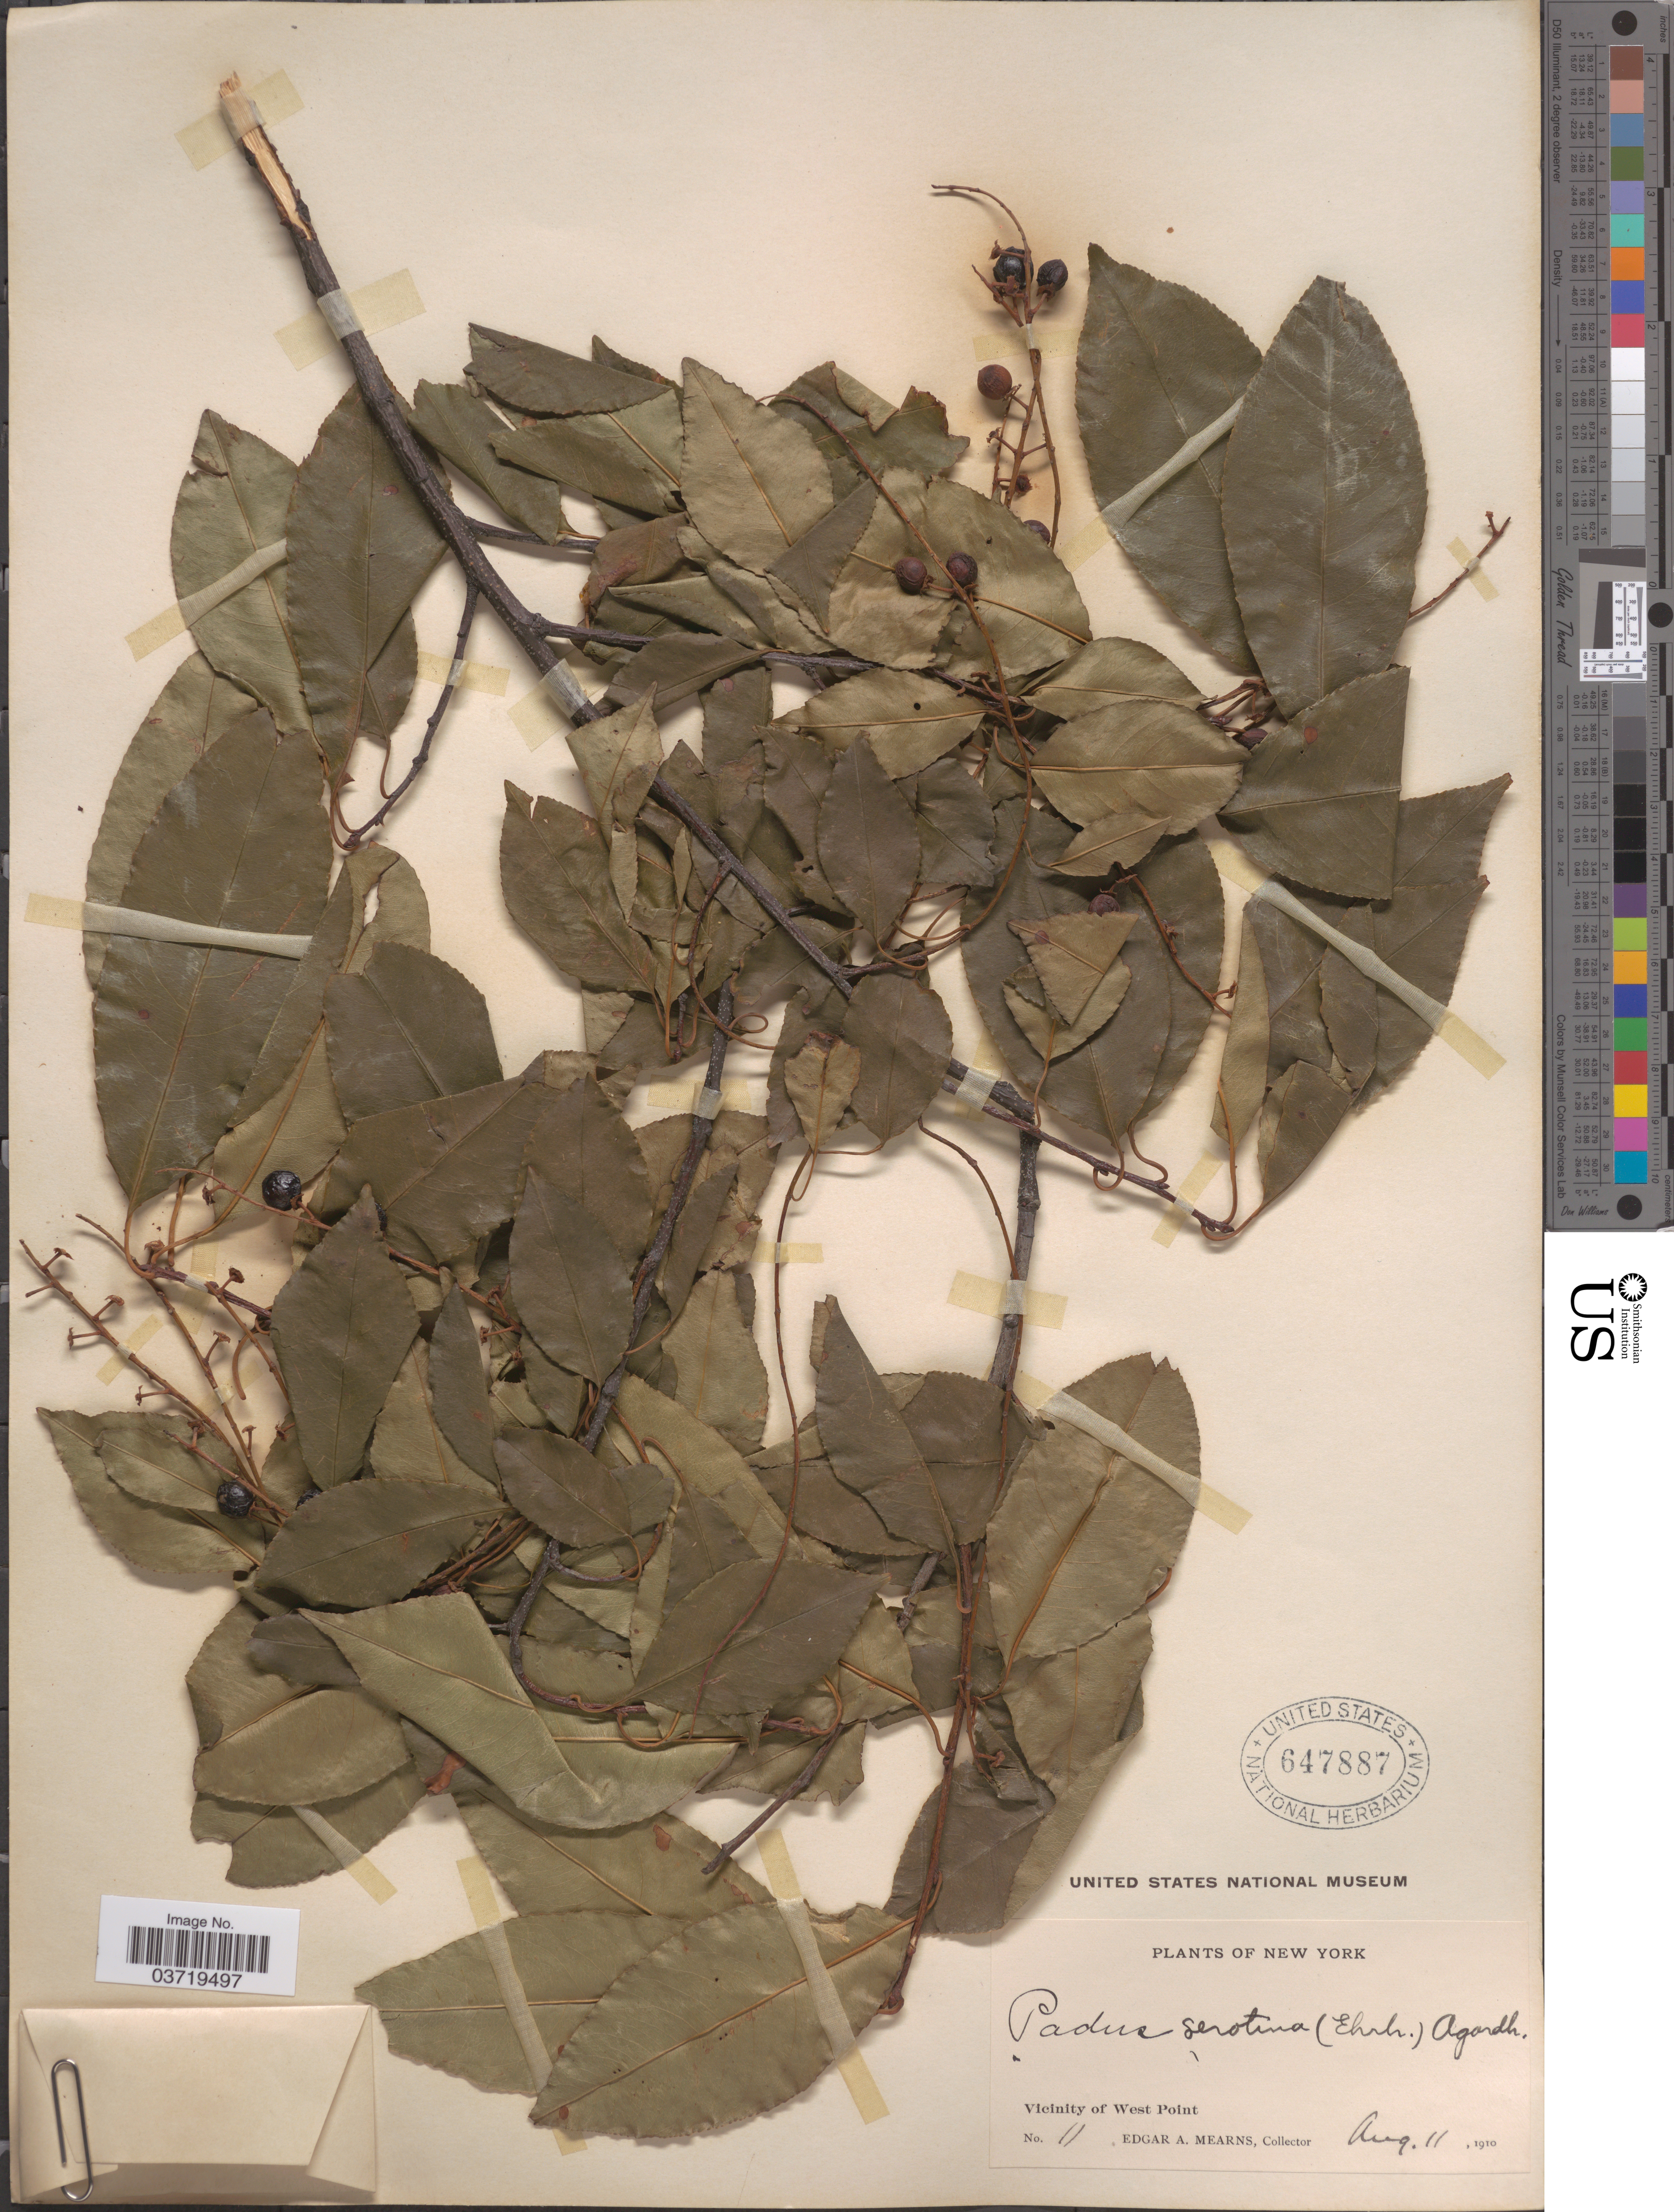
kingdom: Plantae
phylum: Tracheophyta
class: Magnoliopsida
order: Rosales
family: Rosaceae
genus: Prunus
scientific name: Prunus serotina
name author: Ehrh.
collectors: E. A. Mearns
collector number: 11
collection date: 1910-08-11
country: United States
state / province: New York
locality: Vicinity of West Point.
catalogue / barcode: US 647887